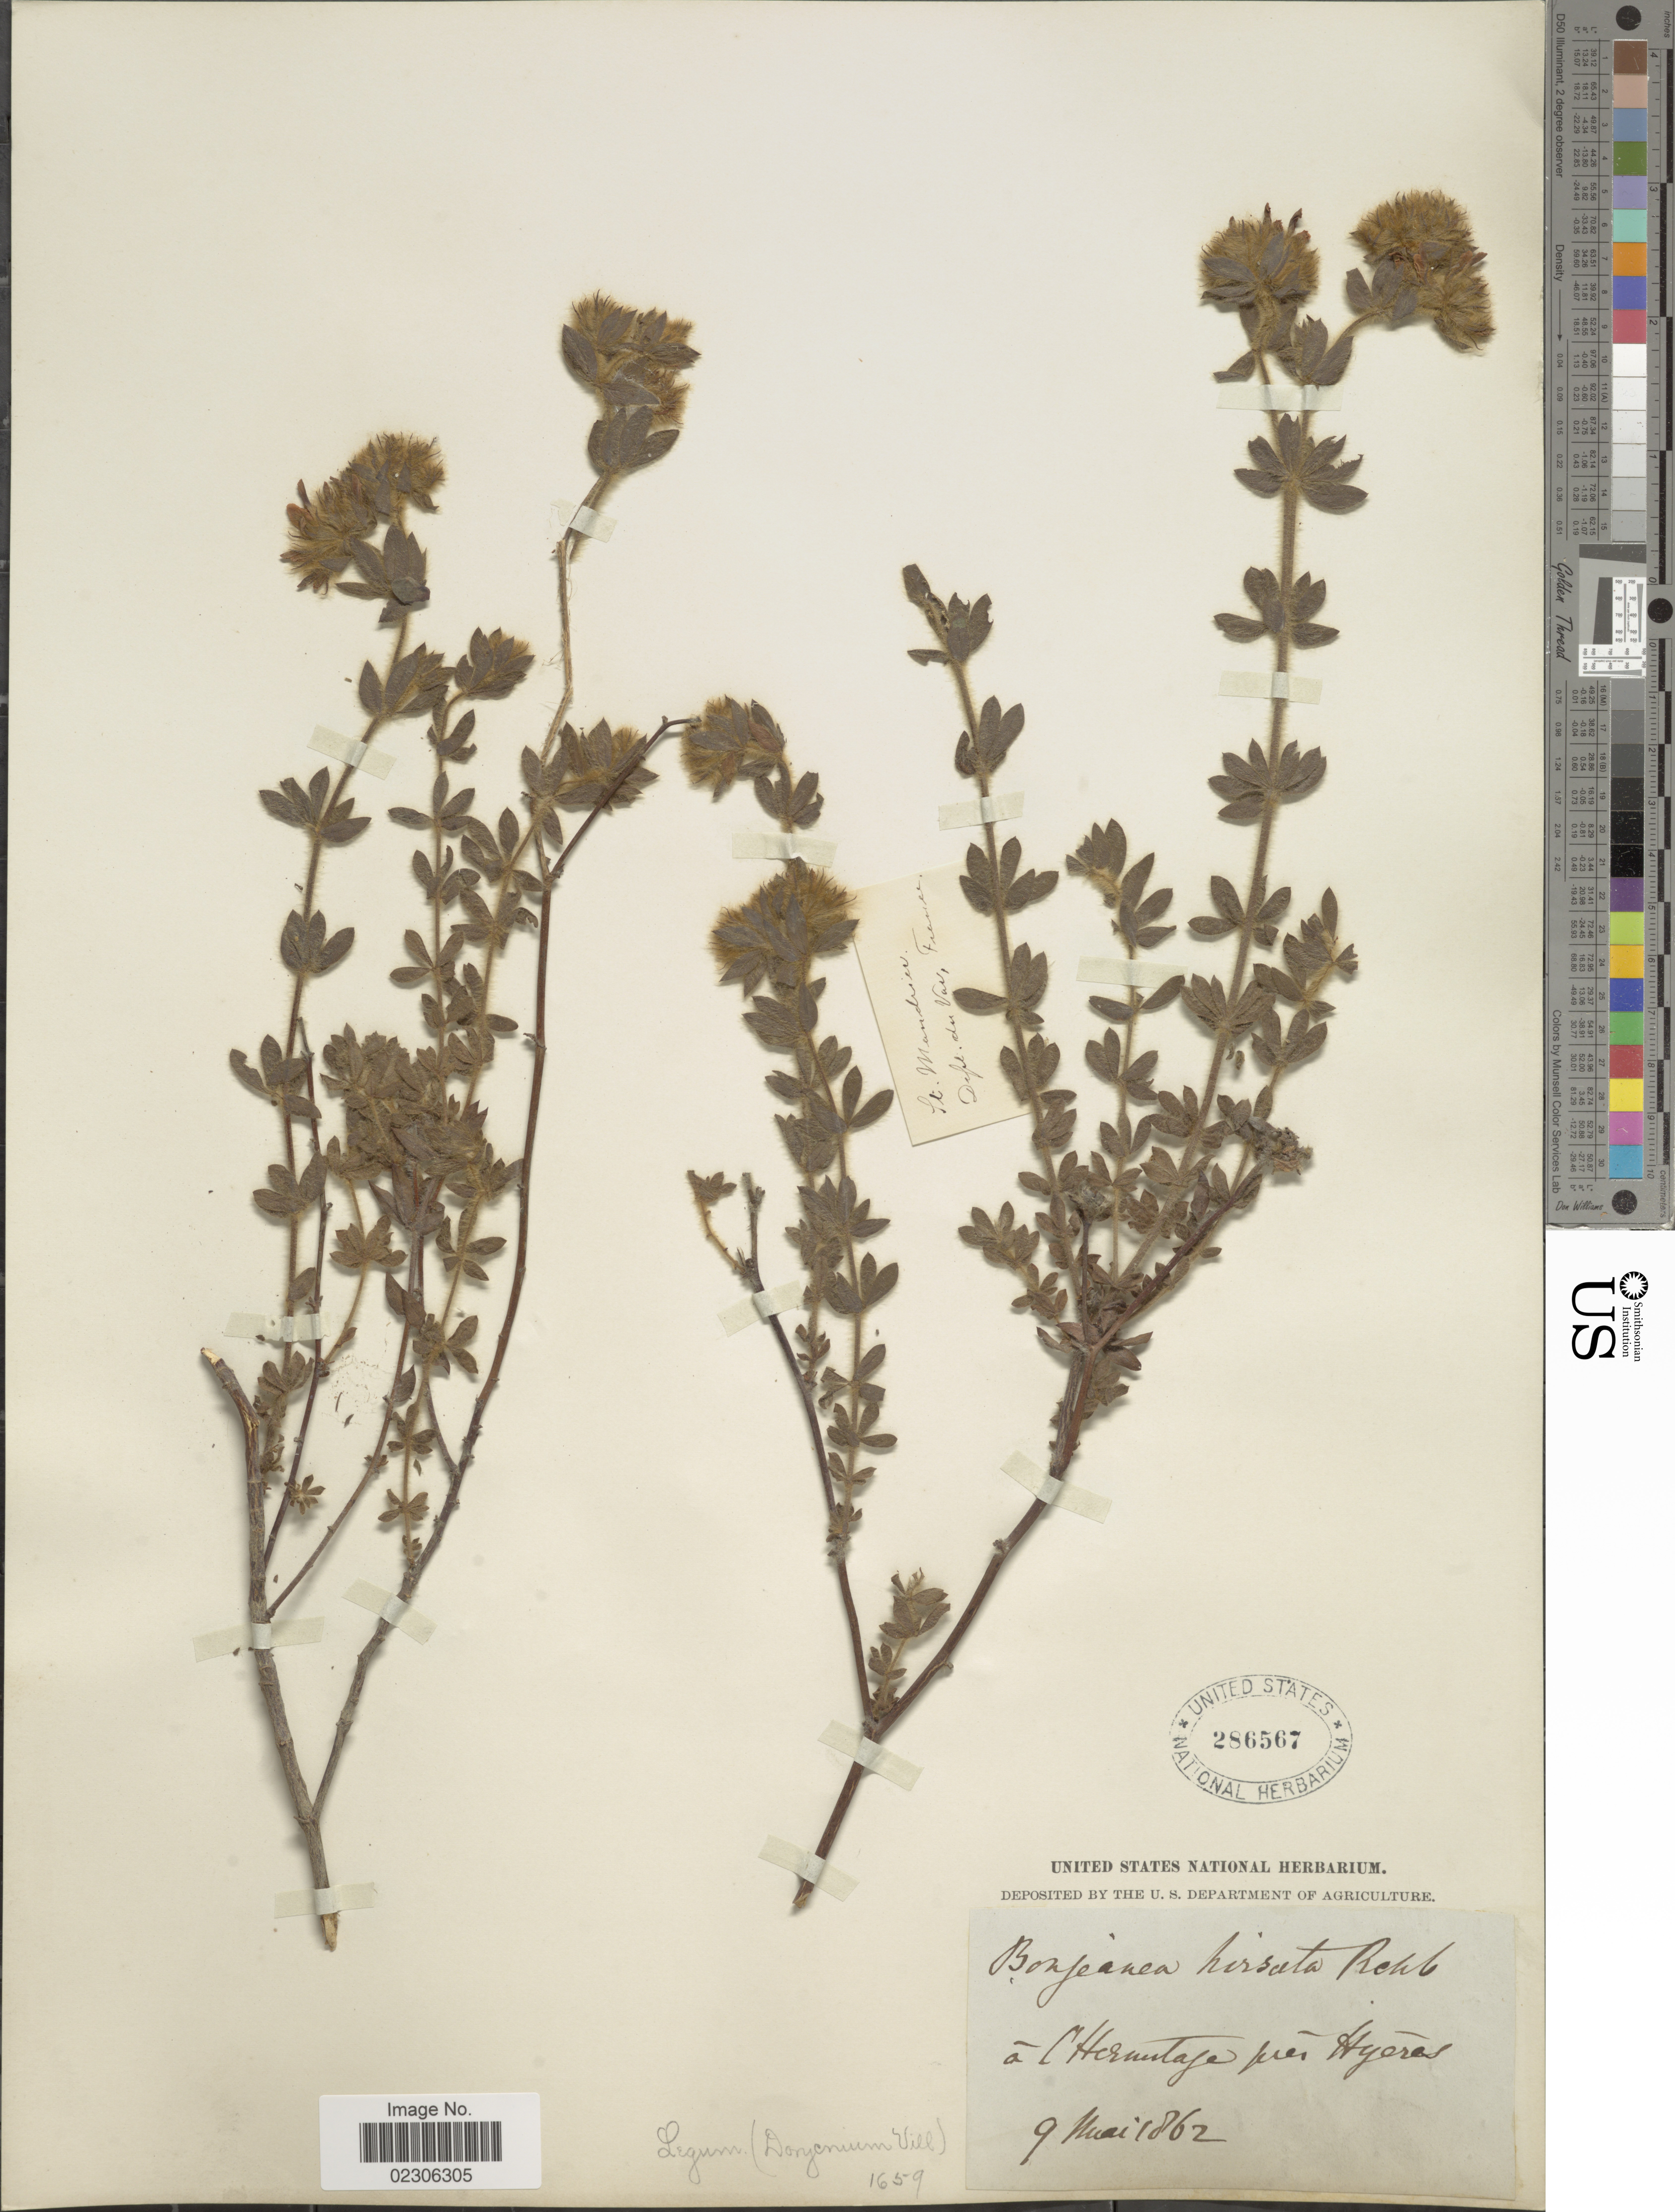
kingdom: Plantae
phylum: Tracheophyta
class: Magnoliopsida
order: Fabales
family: Fabaceae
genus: Dorycnium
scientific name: Dorycnium hirsutum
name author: (L.) Ser.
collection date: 1862-05-09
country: France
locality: L'Hermitage pres Hyeres [interpreted]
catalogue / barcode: US 286567